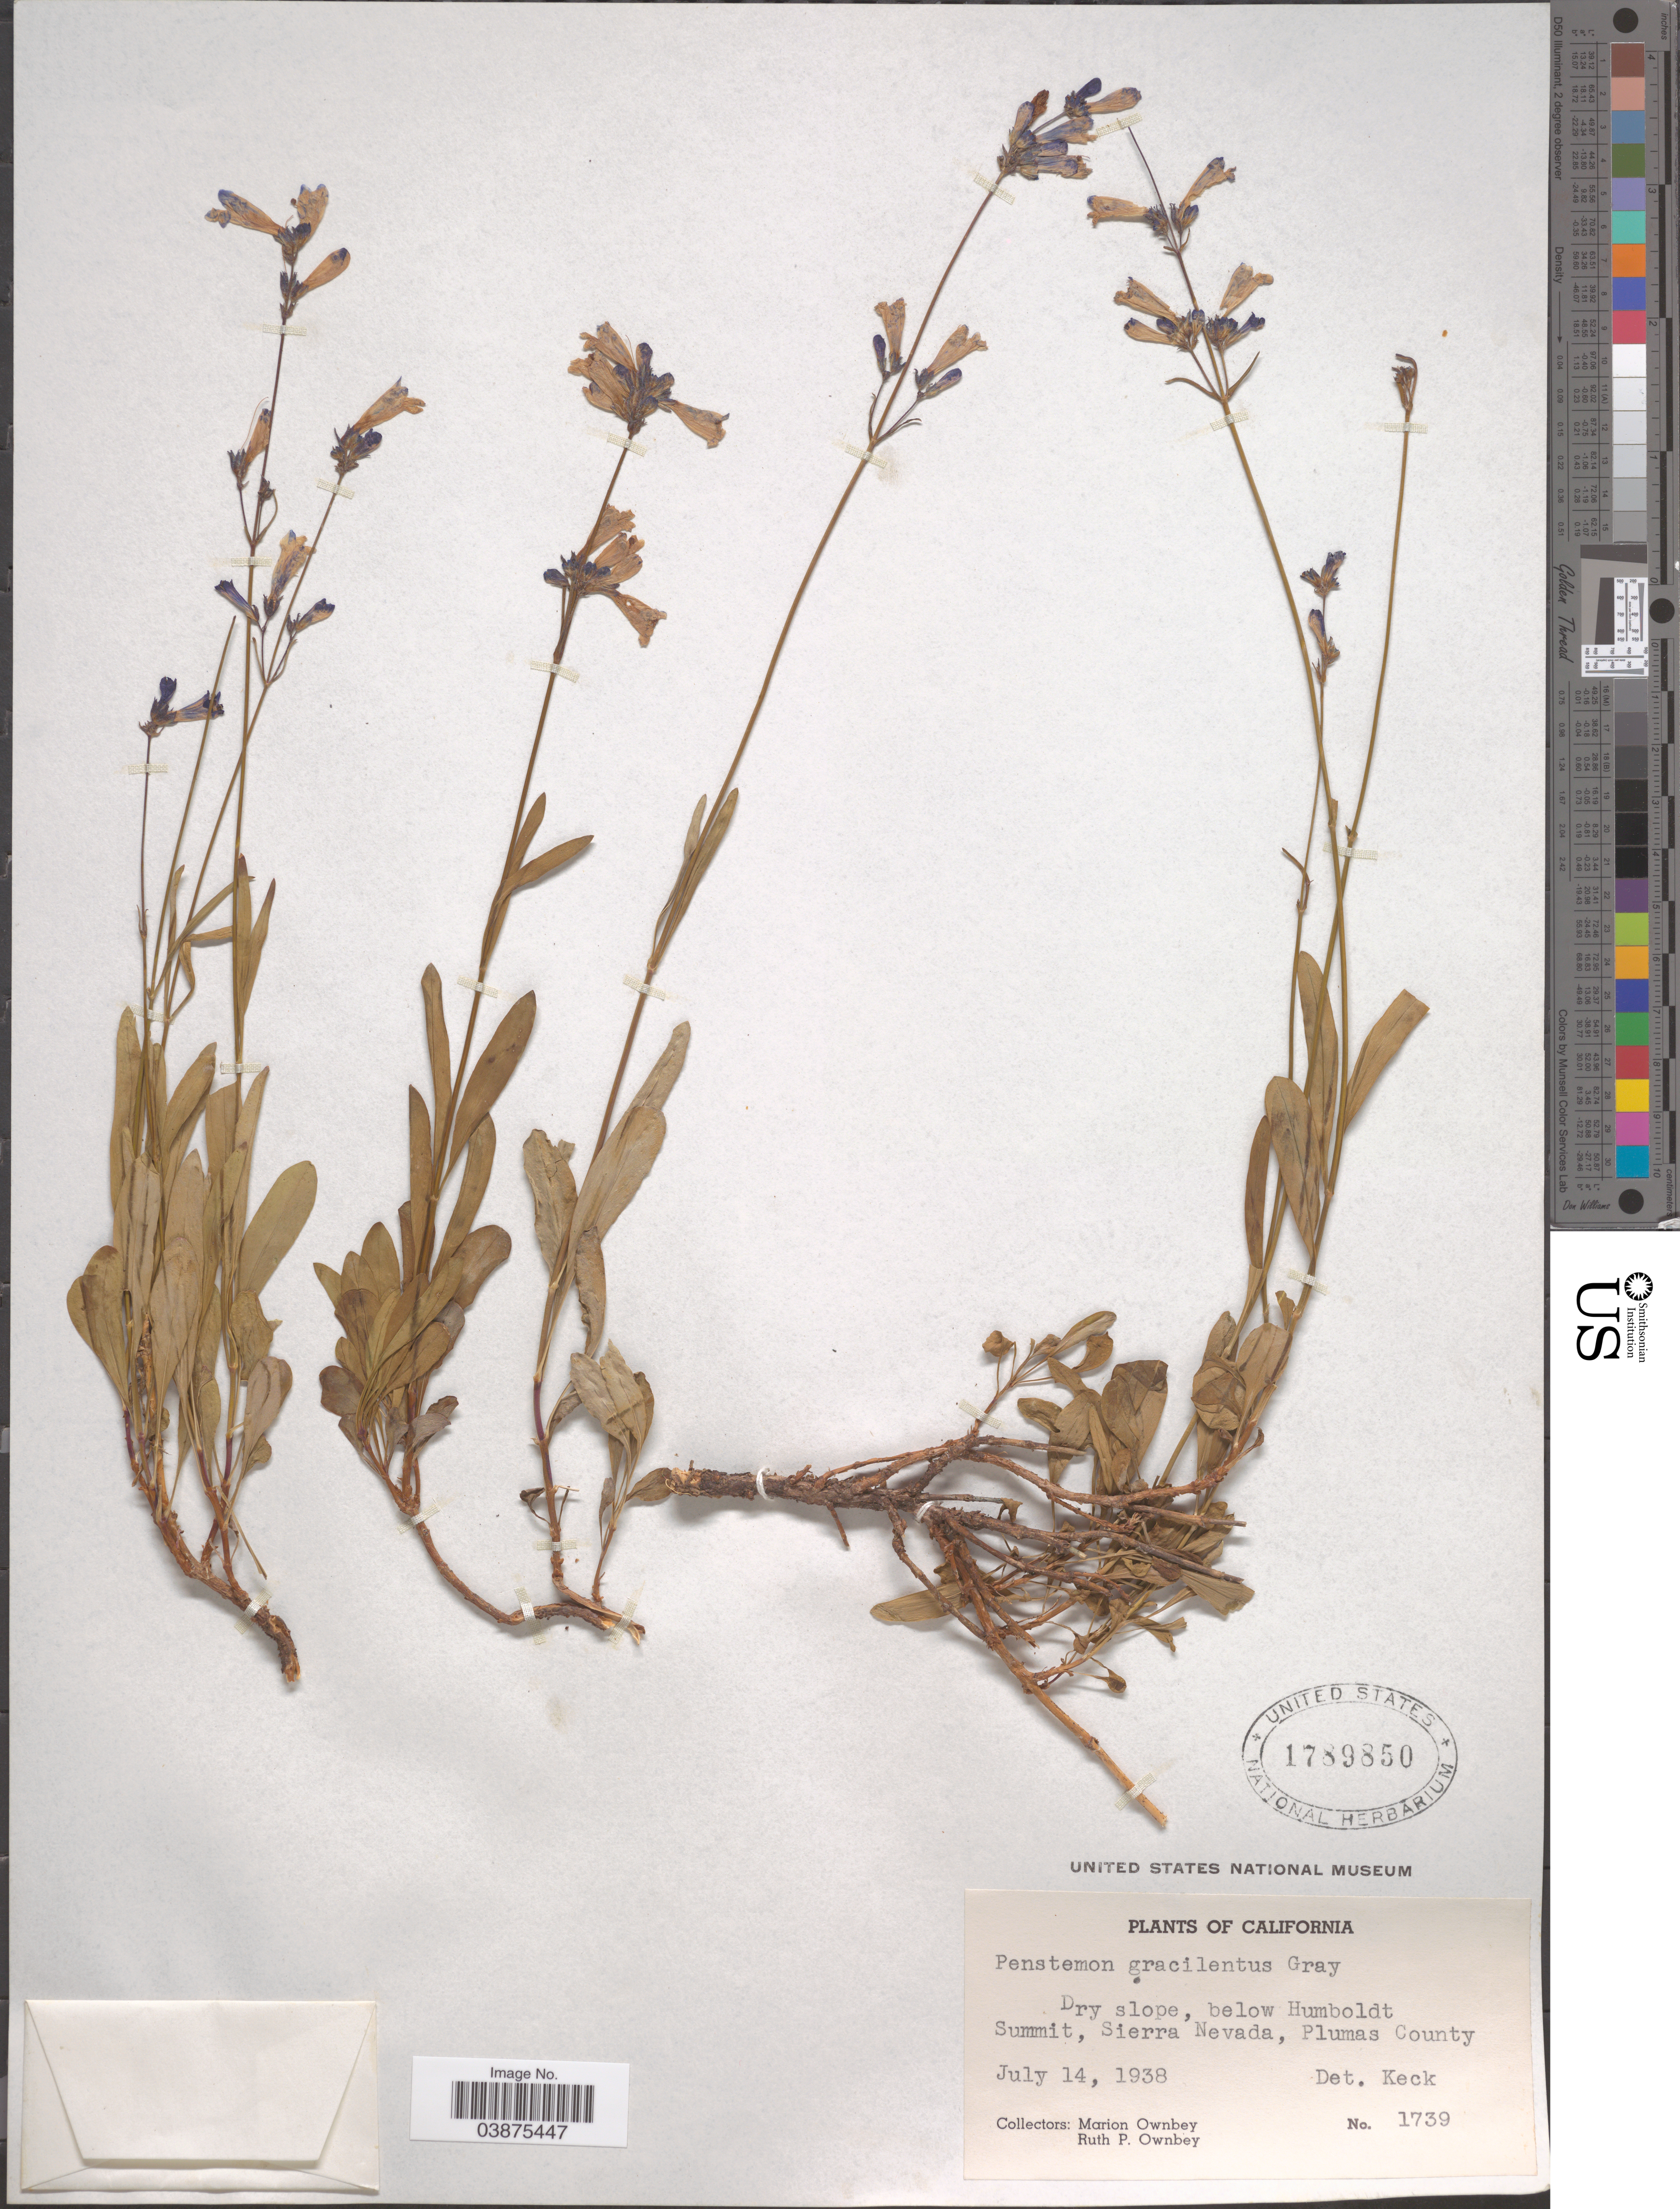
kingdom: Plantae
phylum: Tracheophyta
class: Magnoliopsida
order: Lamiales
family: Plantaginaceae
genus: Penstemon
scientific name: Penstemon gracilentus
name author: A. Gray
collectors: M. Ownbey & R. Ownbey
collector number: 1739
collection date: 1938-07-14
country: United States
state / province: California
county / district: Plumas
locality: Dry slope, below Humboldt Summit, Sierra Nevada, Plumas County.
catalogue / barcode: US 1789850